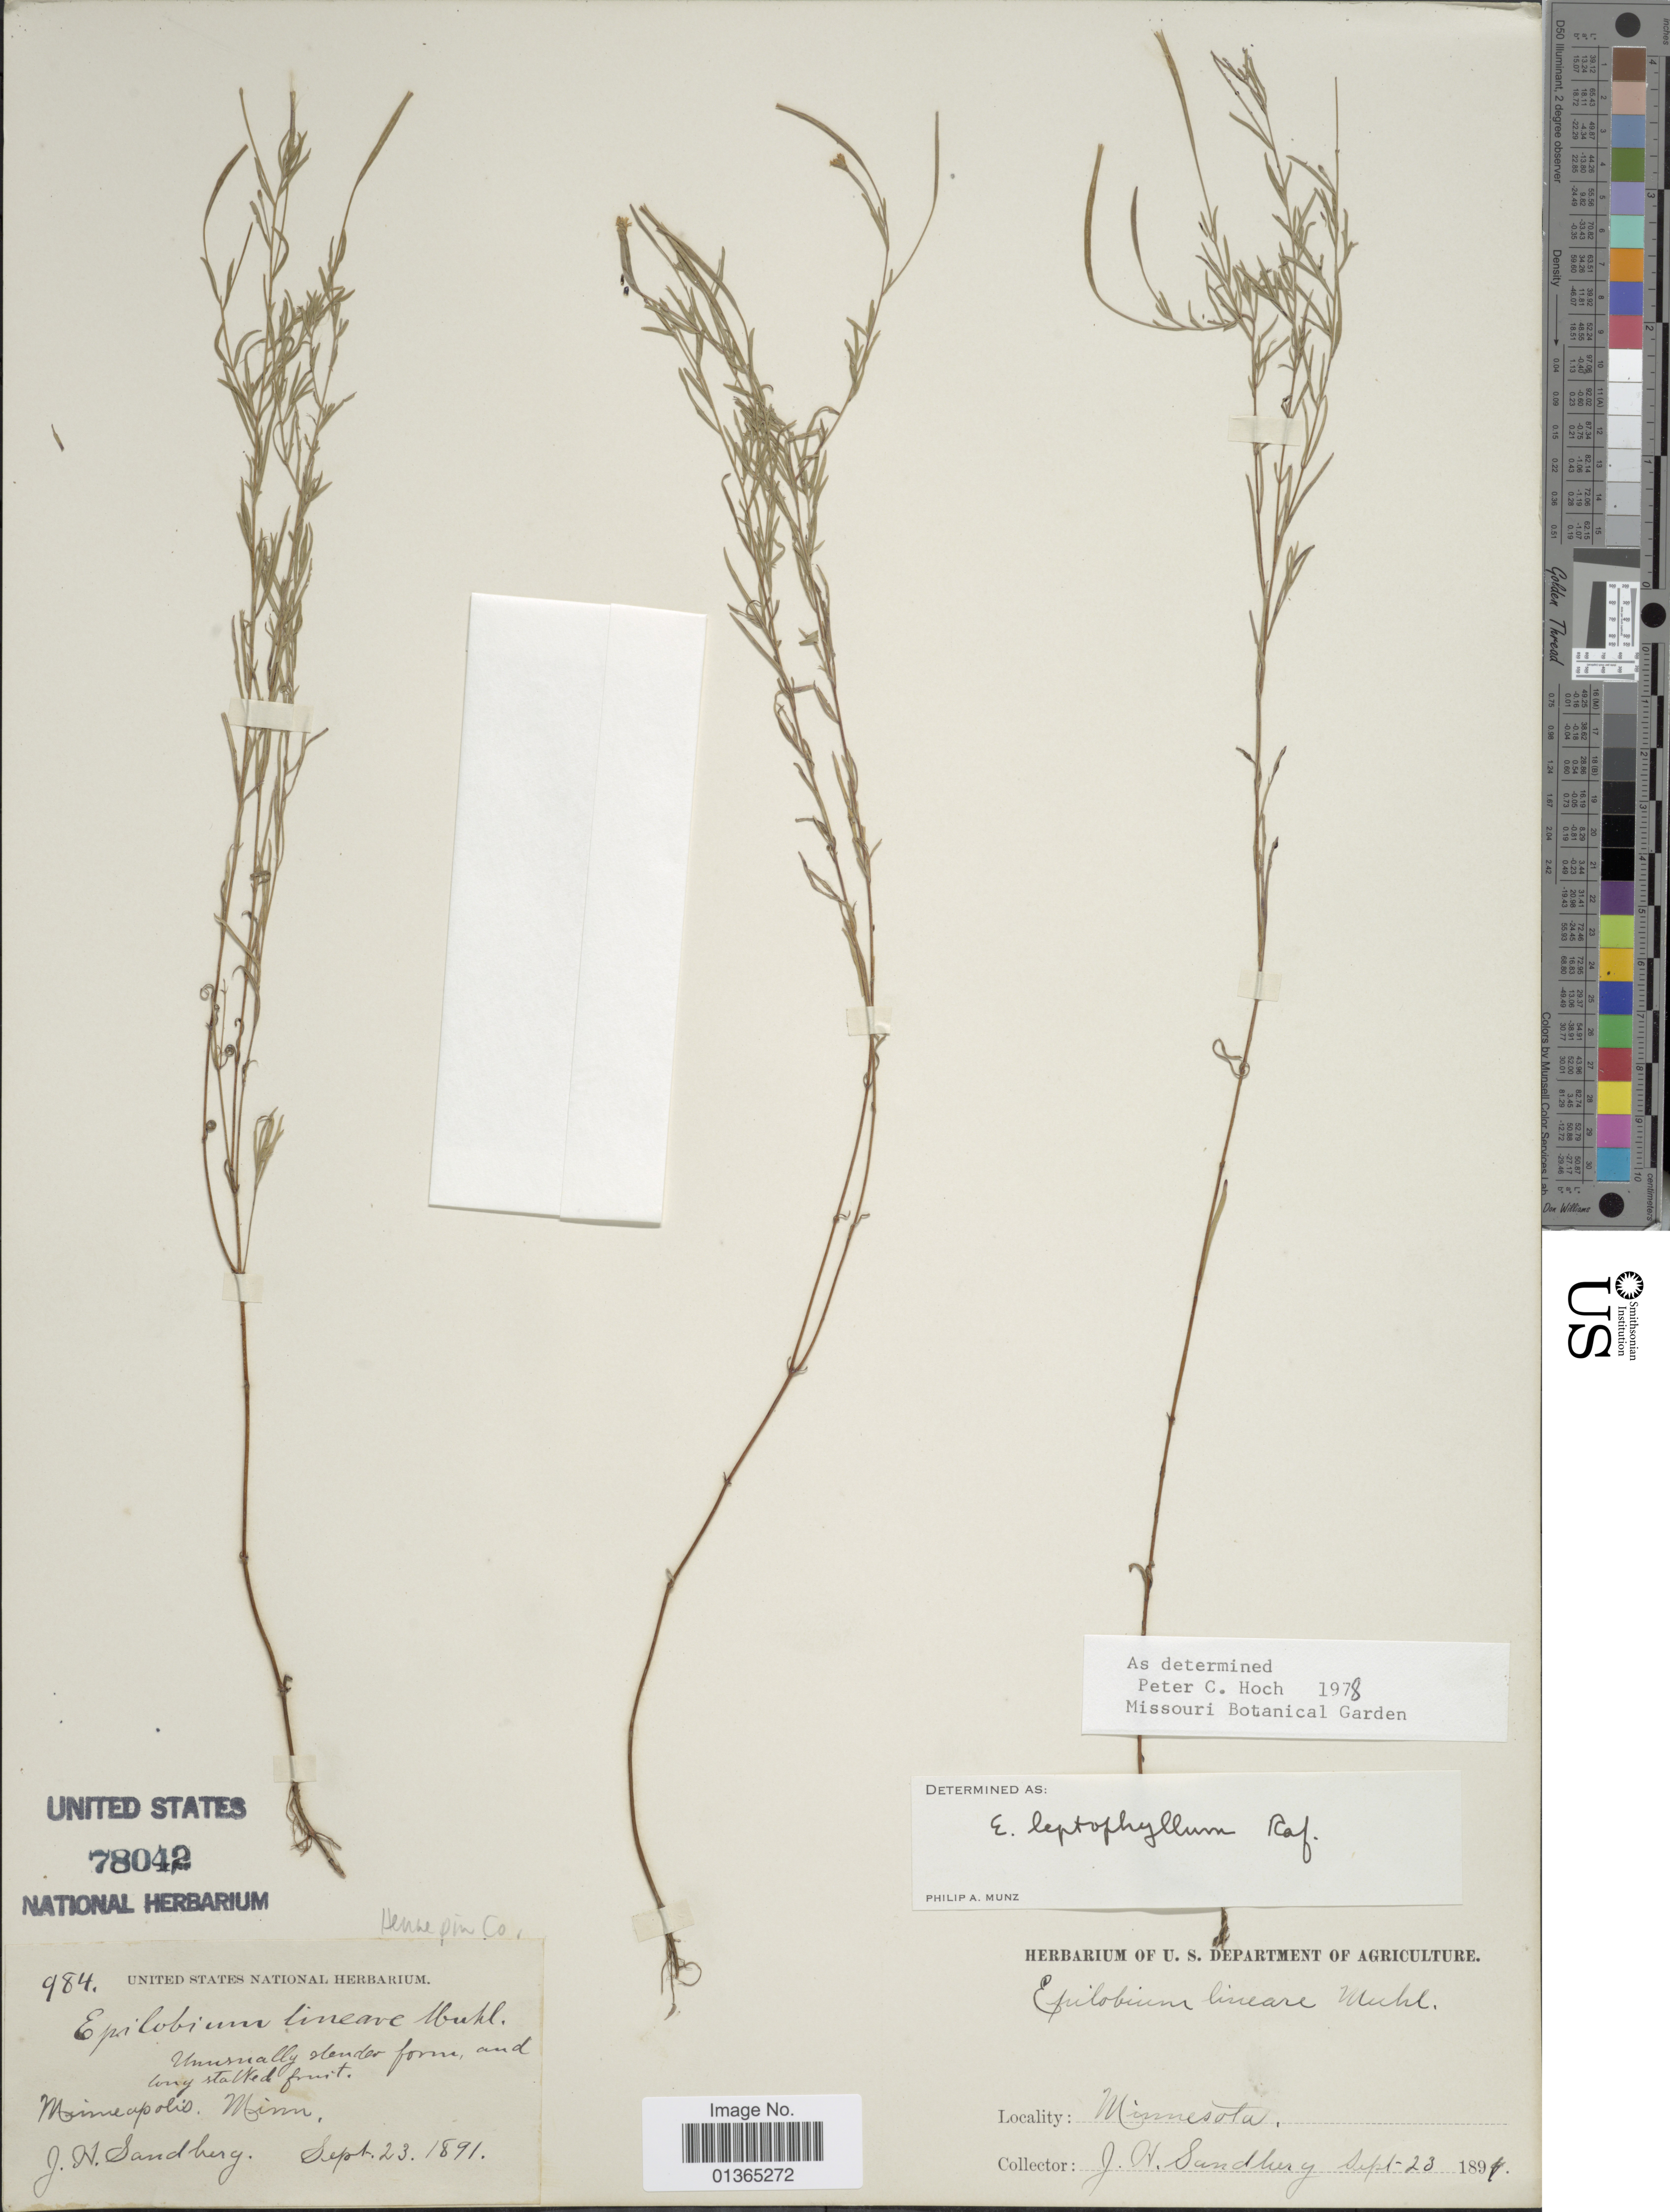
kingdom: Plantae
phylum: Tracheophyta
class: Magnoliopsida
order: Myrtales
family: Onagraceae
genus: Epilobium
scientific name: Epilobium leptophyllum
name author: Raf.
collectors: J. H. Sandberg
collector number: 984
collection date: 1891-09-23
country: United States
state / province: Minnesota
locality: Minneapolis.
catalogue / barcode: US 78042